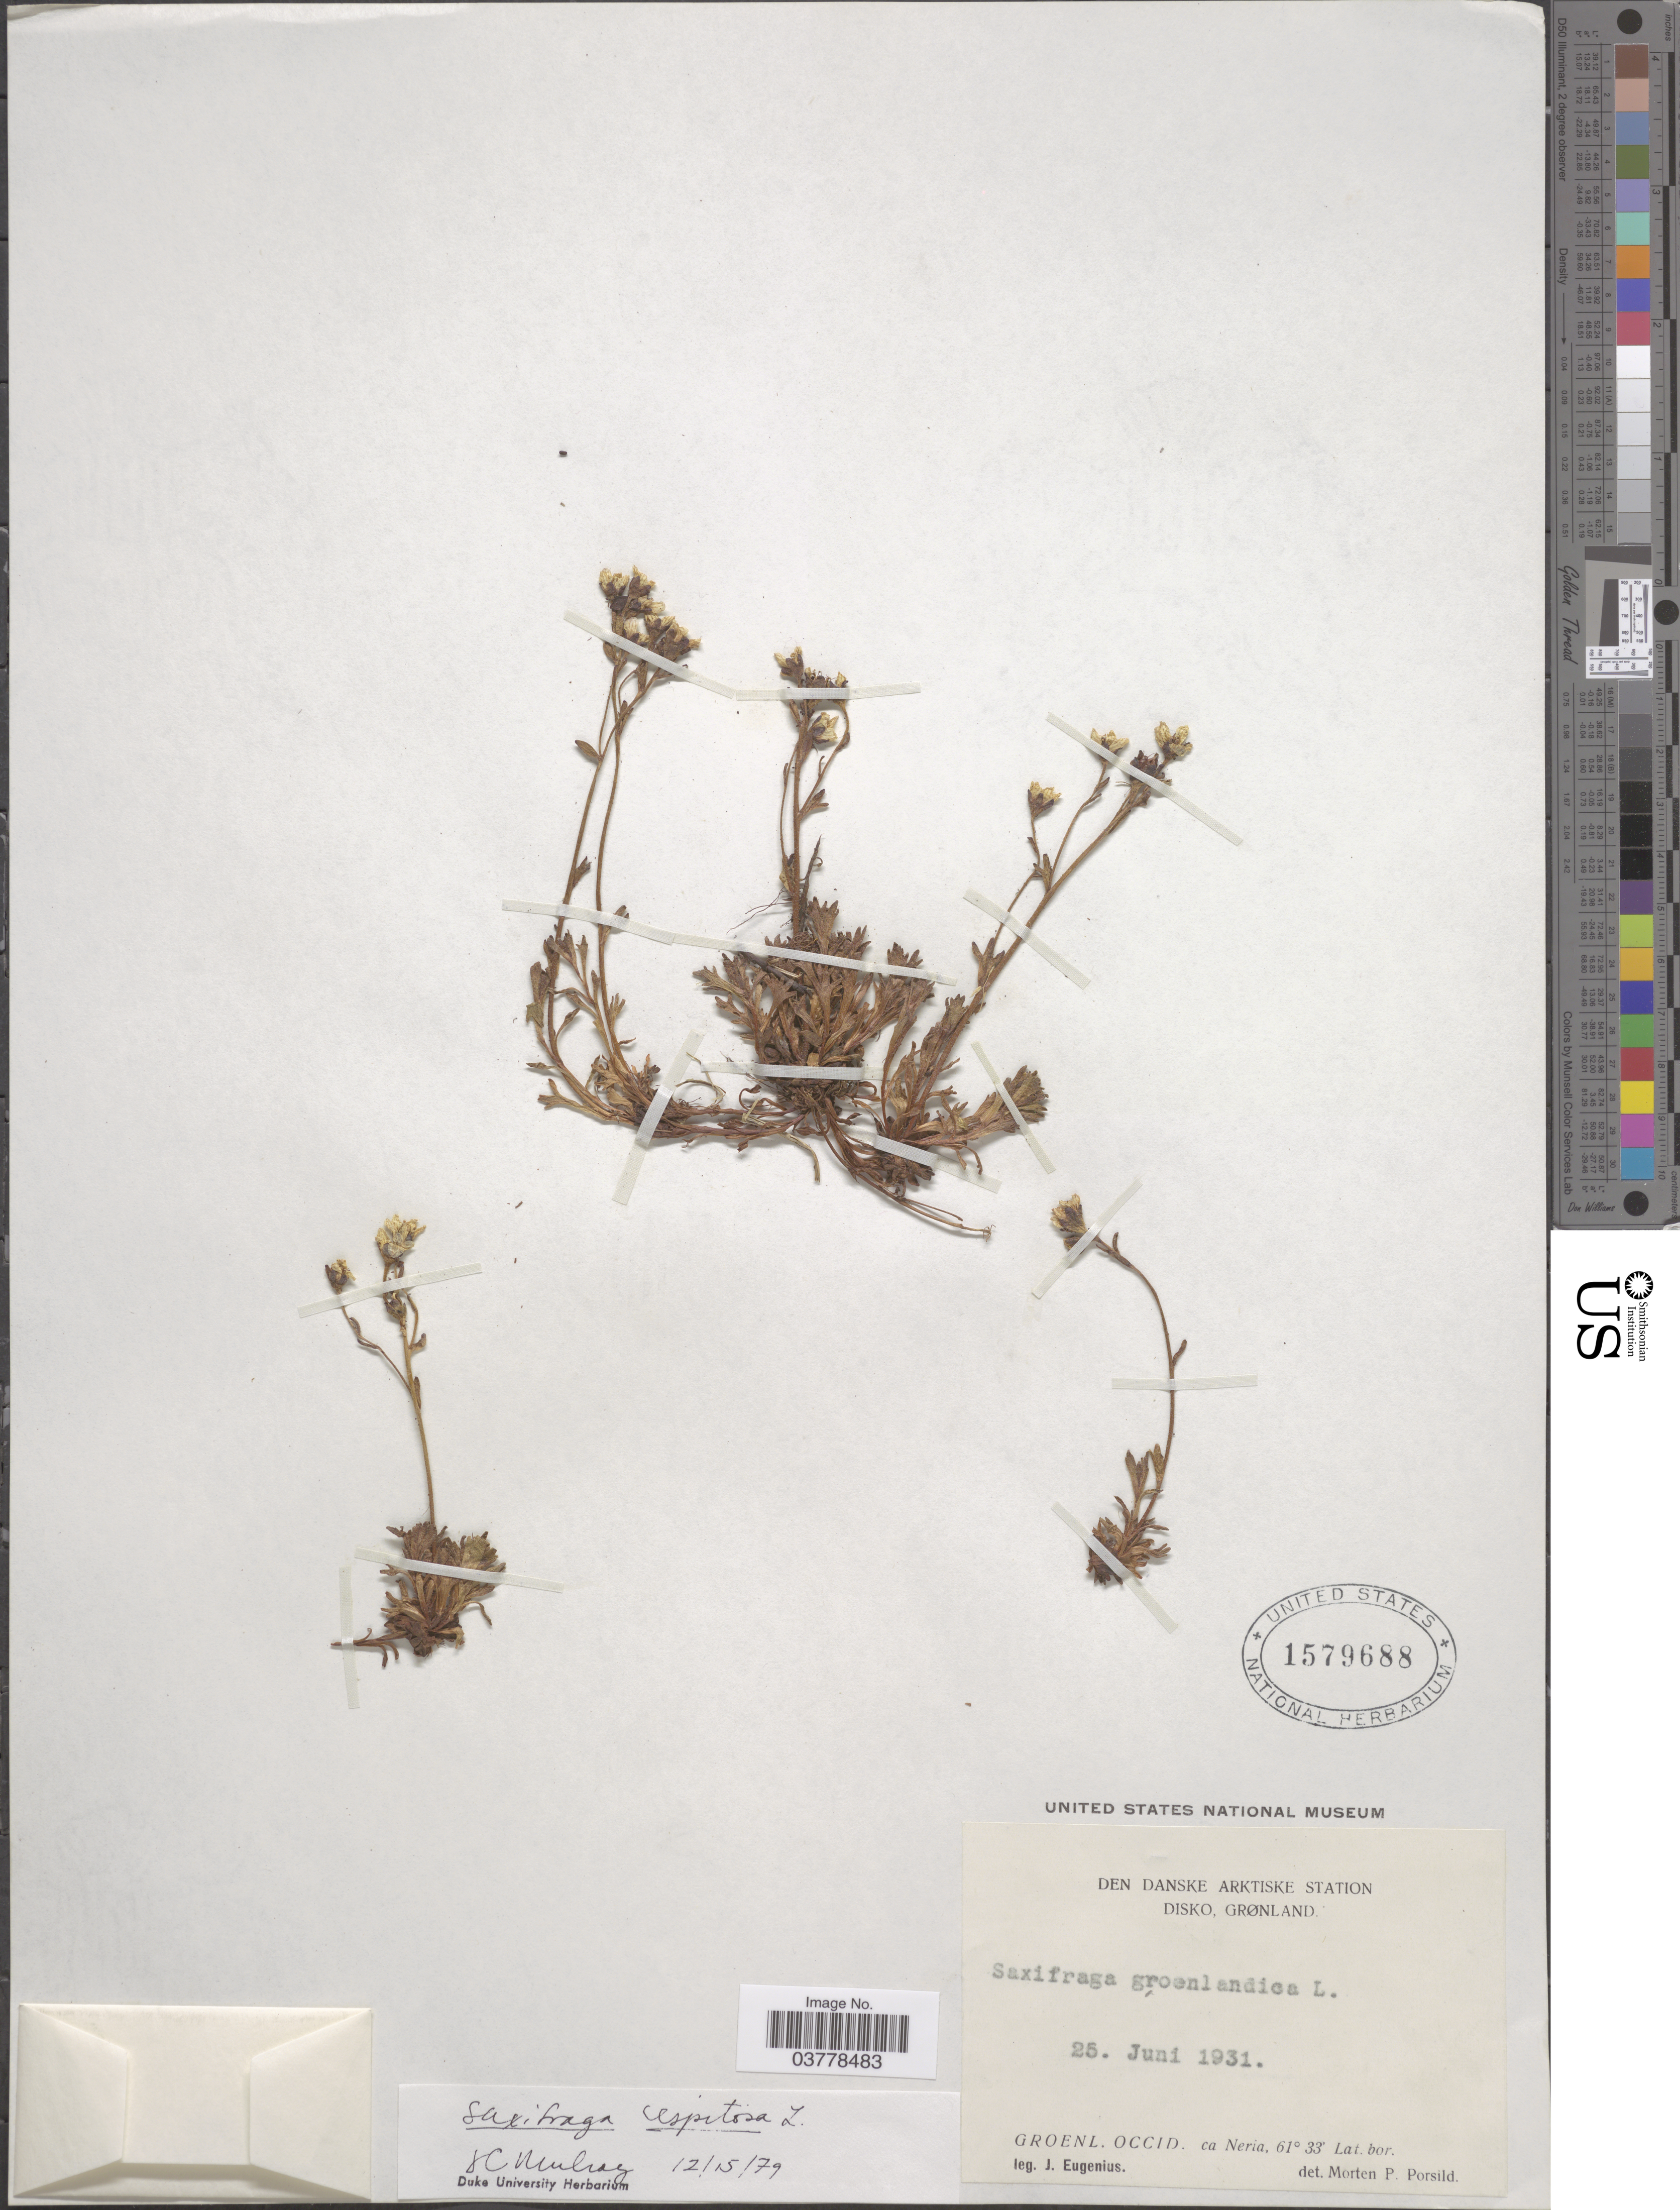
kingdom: Plantae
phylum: Tracheophyta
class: Magnoliopsida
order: Saxifragales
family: Saxifragaceae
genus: Saxifraga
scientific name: Saxifraga caespitosa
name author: L.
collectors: J. Eugenius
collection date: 1931-06-25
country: Greenland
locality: Den Danske Arktiske Station. Disko. Groenl. Occid. ca Neria.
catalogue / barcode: US 1579688